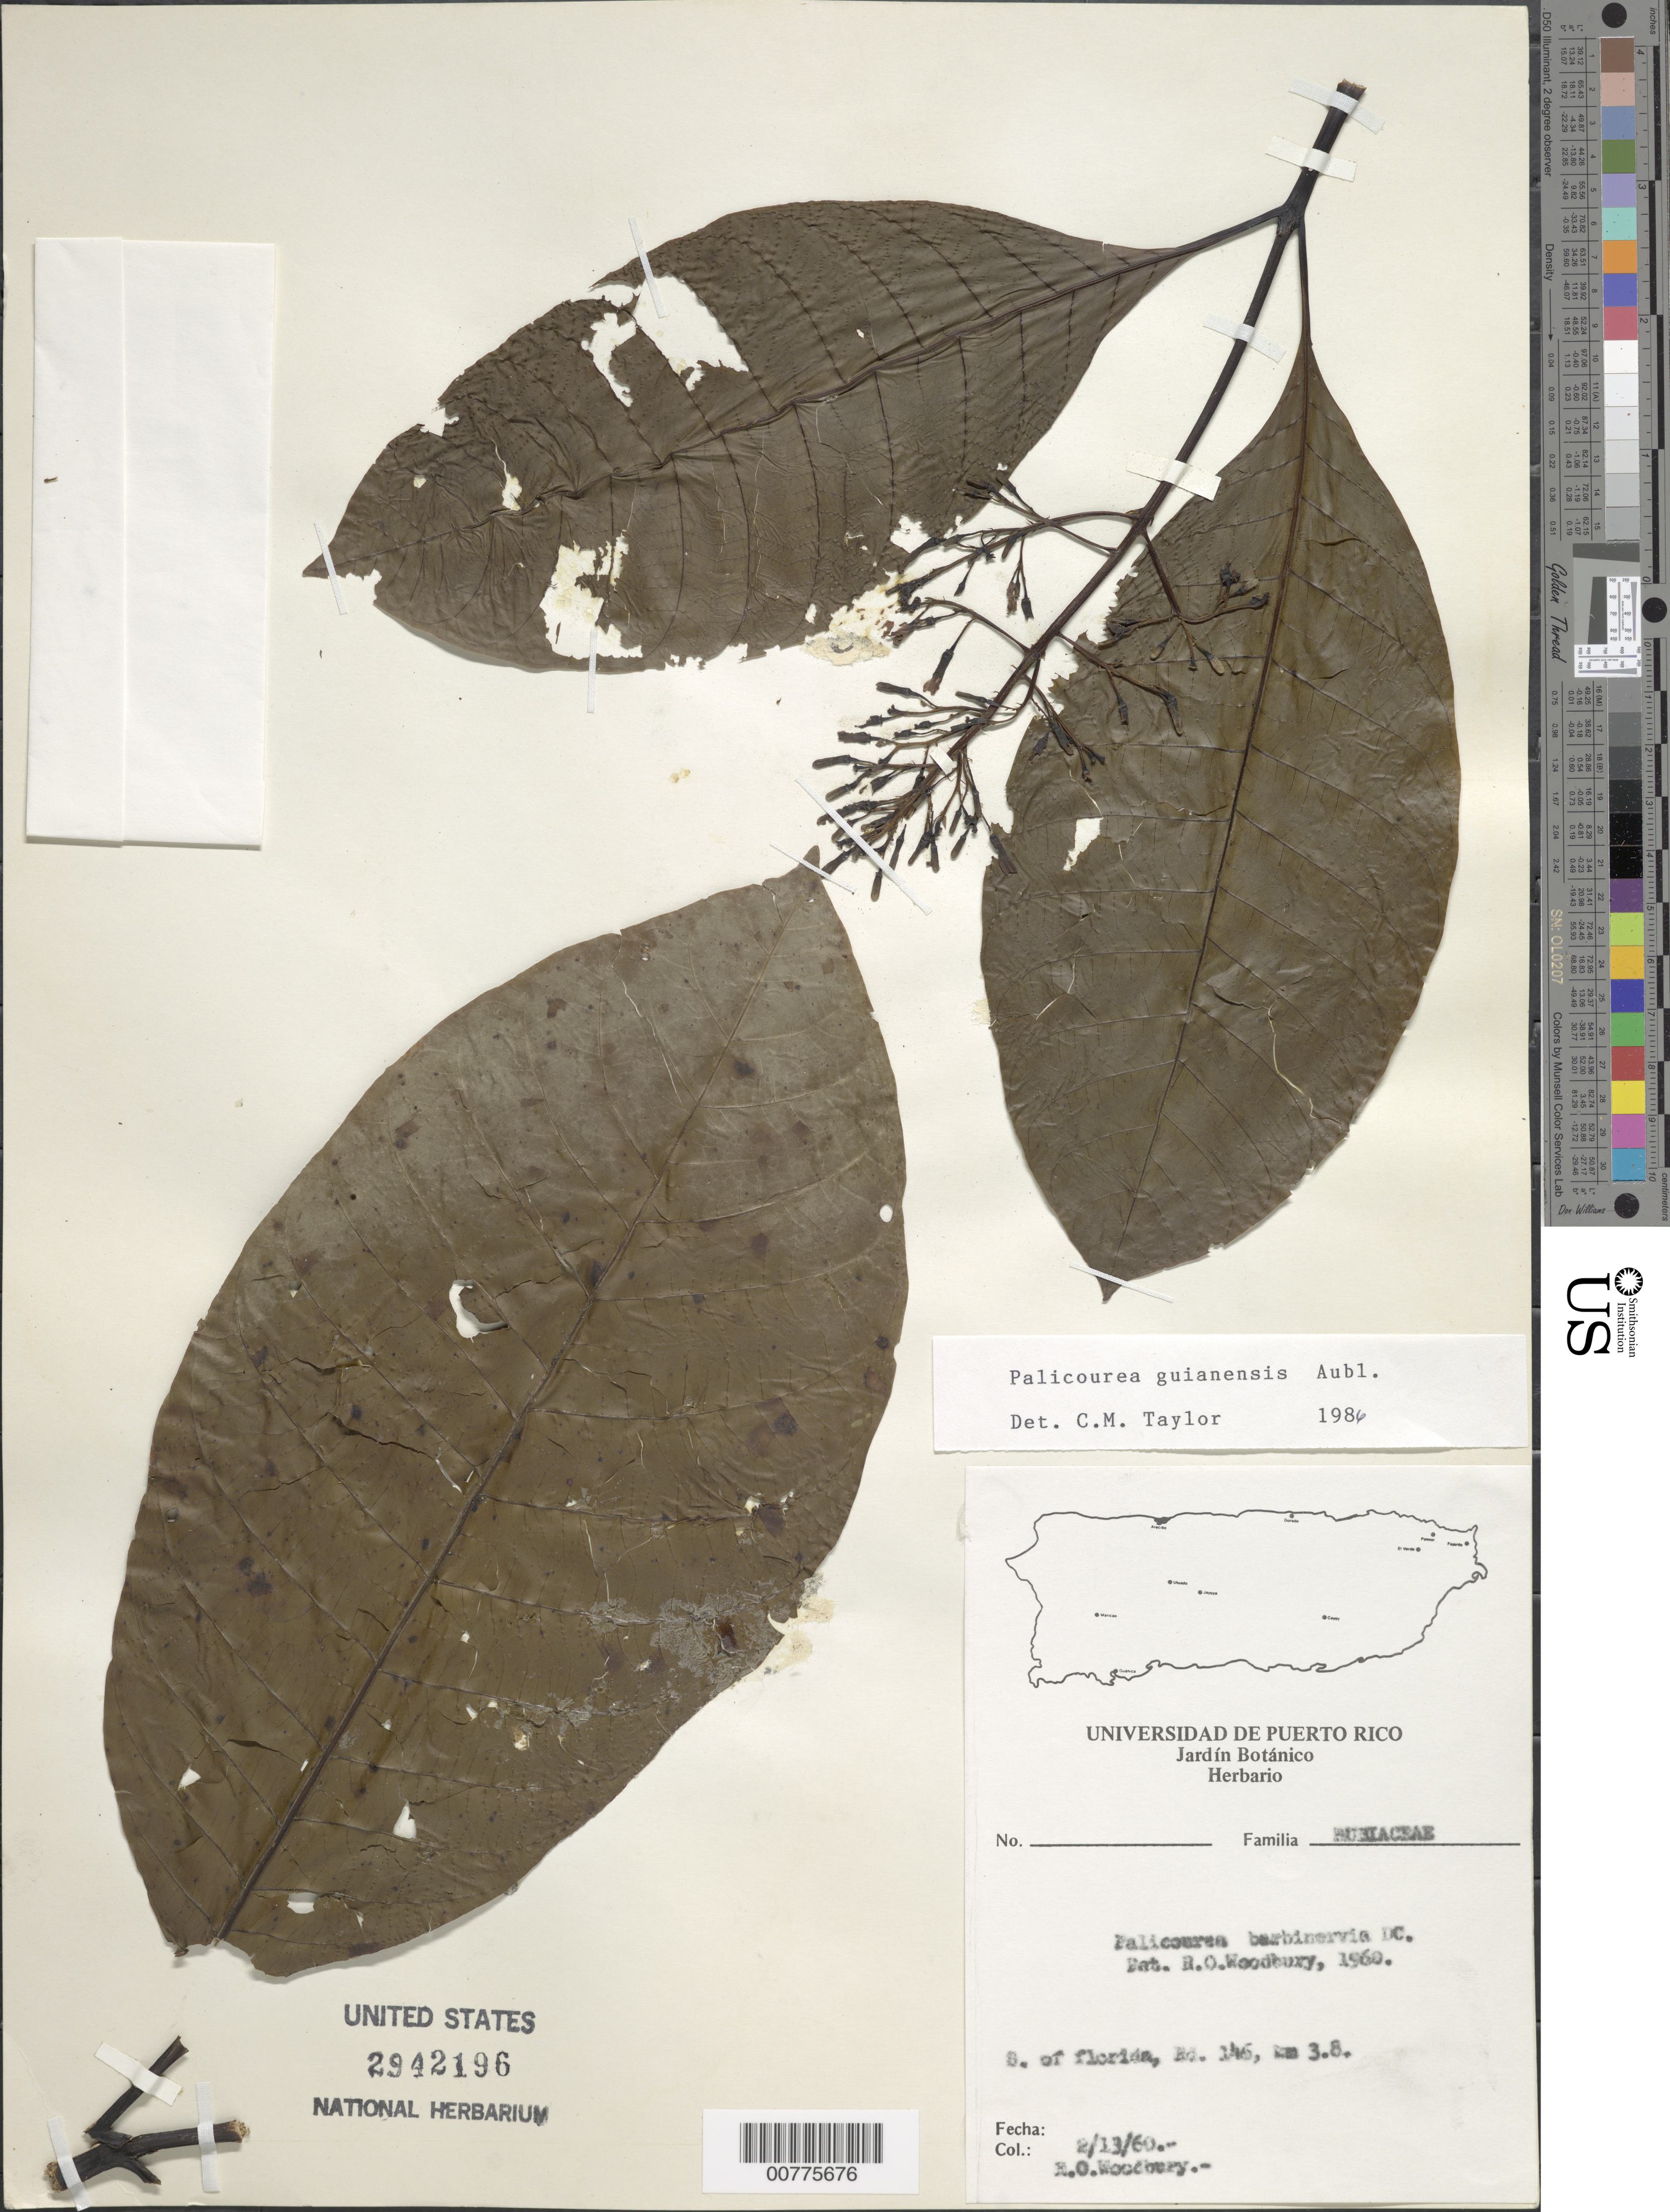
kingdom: Plantae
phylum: Tracheophyta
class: Magnoliopsida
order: Gentianales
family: Rubiaceae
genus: Palicourea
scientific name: Palicourea guianensis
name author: Aubl.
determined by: Taylor, Charlotte M.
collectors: R. O. Woodbury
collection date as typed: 13 Feb 1960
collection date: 1960-02-13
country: Puerto Rico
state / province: Florida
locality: S of Florida, Rd. 146, Km. 3.8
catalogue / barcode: US 2942196